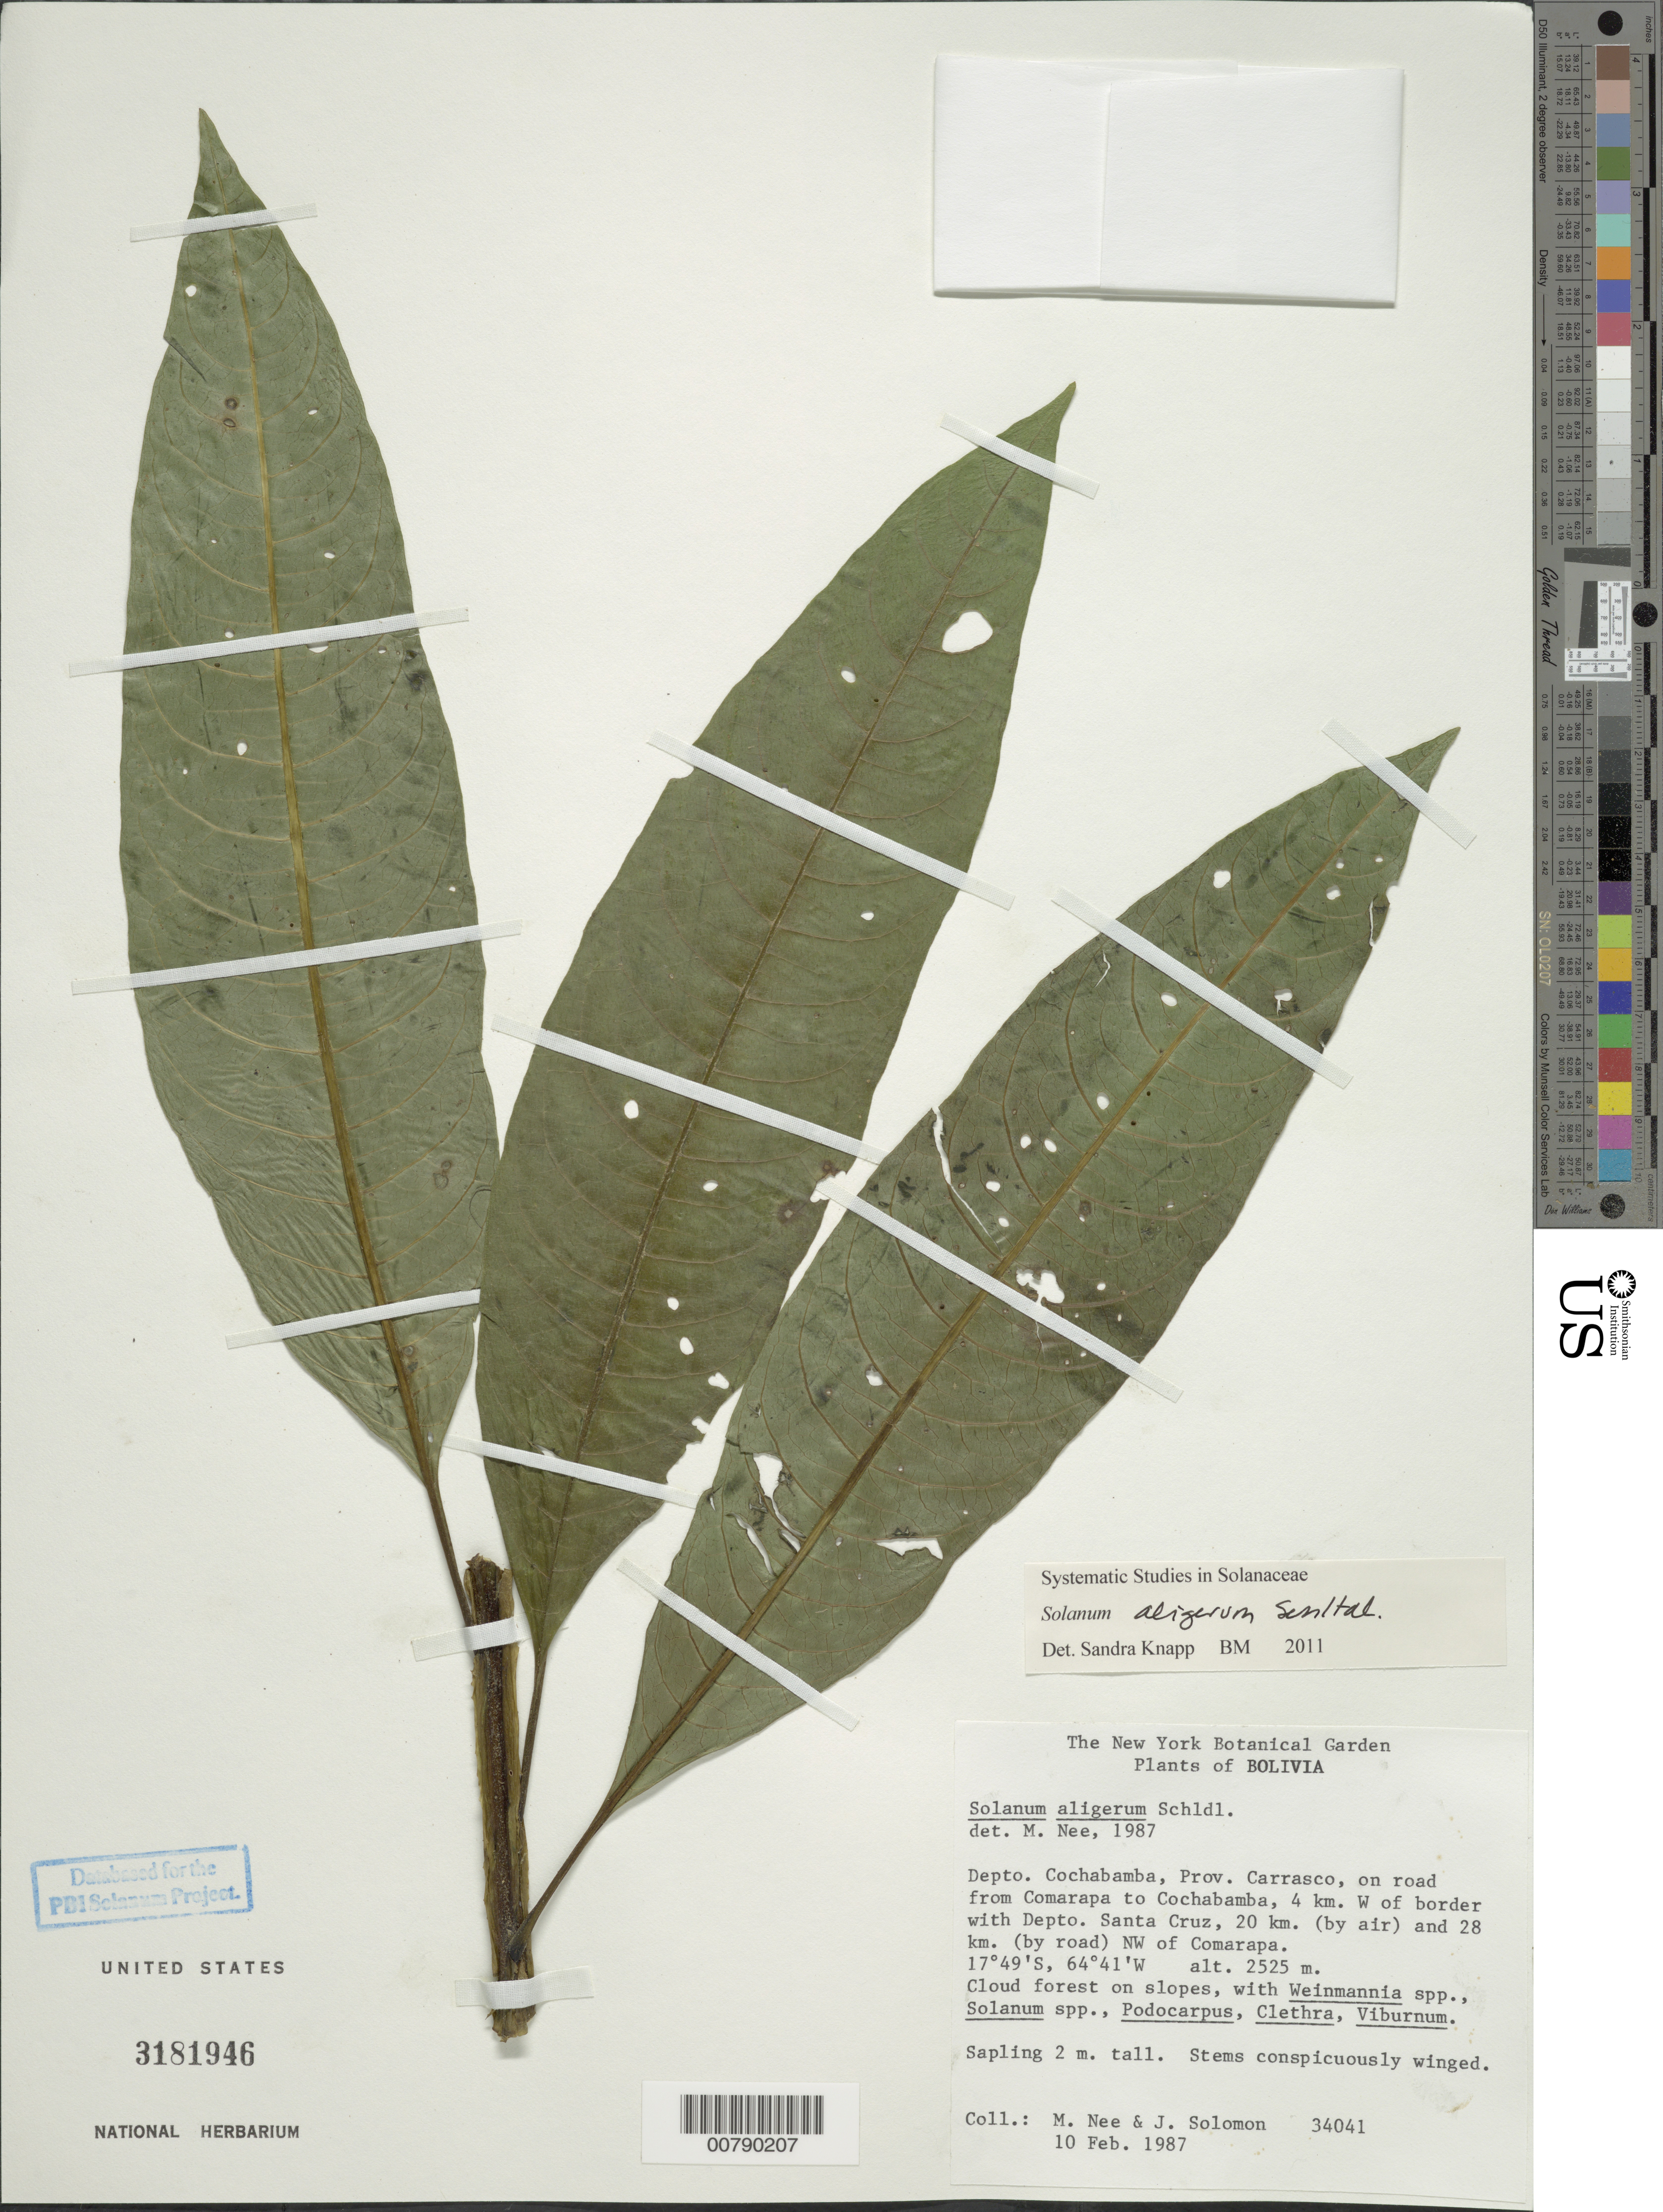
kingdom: Plantae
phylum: Tracheophyta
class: Magnoliopsida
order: Solanales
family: Solanaceae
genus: Solanum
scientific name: Solanum aligerum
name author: Schltdl.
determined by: Knapp, S. D.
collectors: M. Nee & J. C. Solomon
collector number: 34041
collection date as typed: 10 Feb 1987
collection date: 1987-02-10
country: Bolivia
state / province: Cochabamba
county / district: Carrasco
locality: on road from Comarapa to Cochabamba, 4 km W of border with Depto. Santa Cruz, 20 km (by air) and 28 km (by road) NW of Comarapa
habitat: cloud forest on slopes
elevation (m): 2525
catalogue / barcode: US 3181946